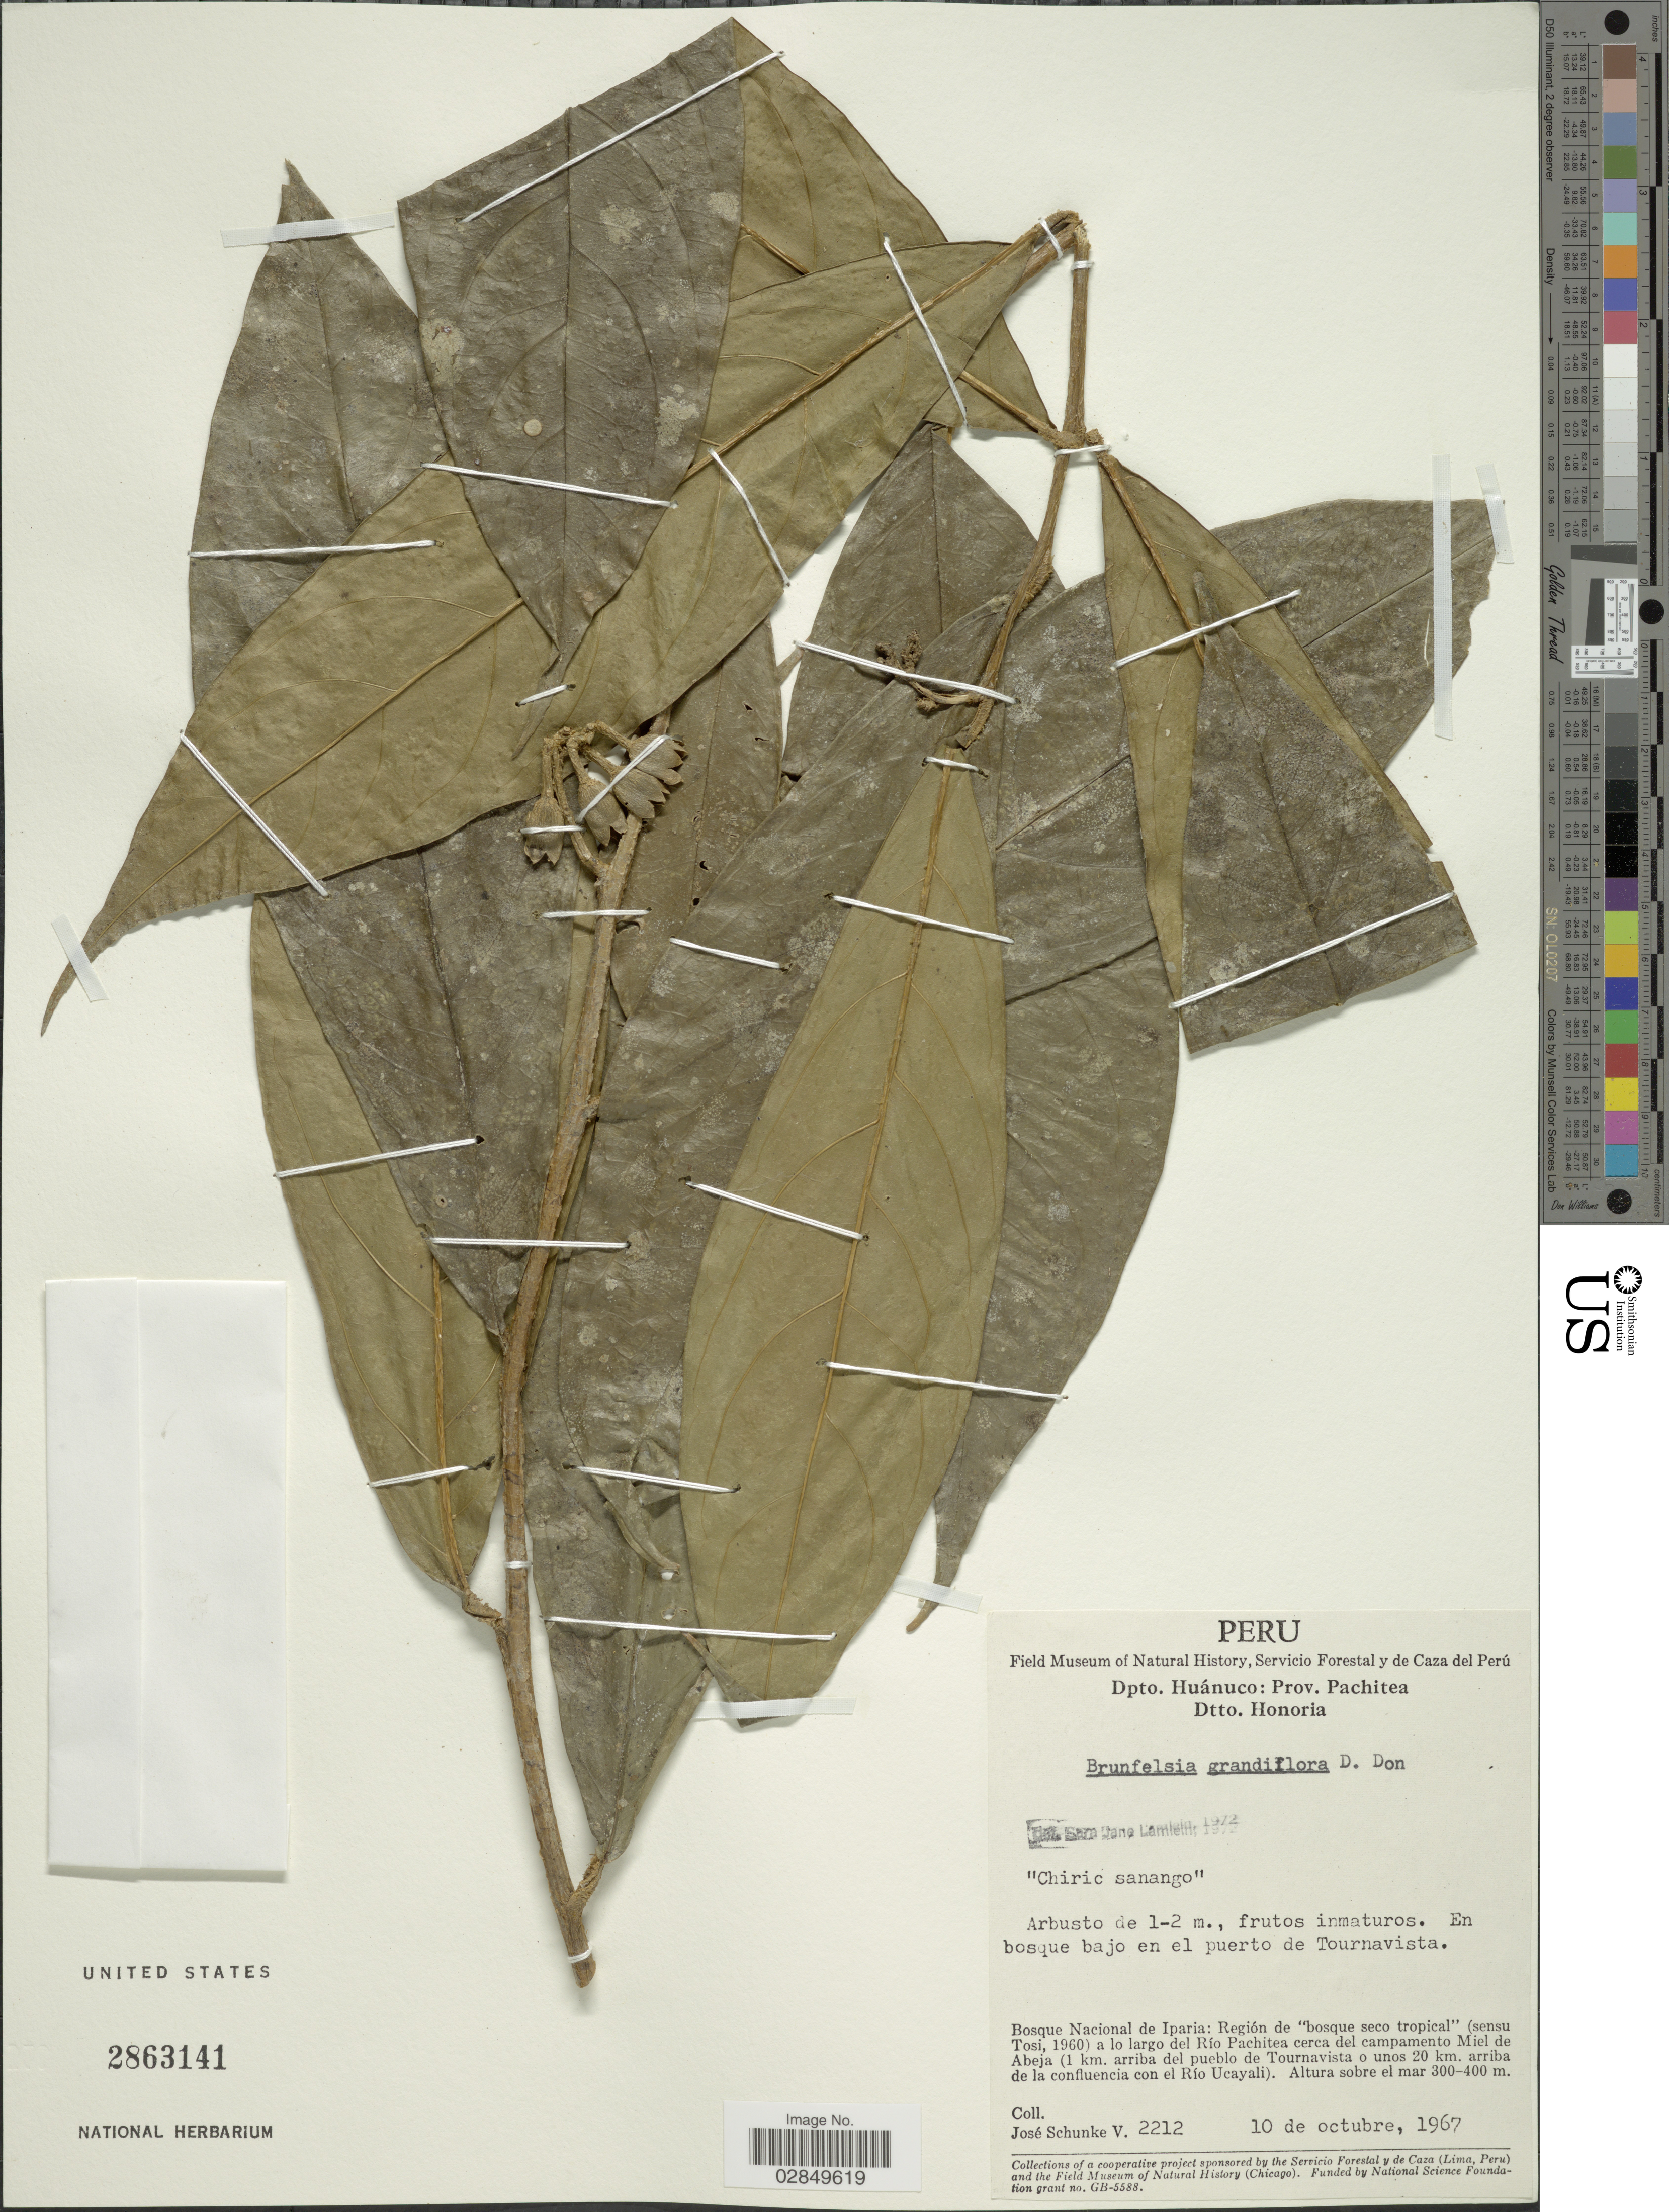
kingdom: Plantae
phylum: Tracheophyta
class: Magnoliopsida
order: Solanales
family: Solanaceae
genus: Brunfelsia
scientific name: Brunfelsia grandiflora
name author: D. Don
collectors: J. Schunke Vigo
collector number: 2212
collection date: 1967-10-10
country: Peru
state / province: Huánuco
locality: Dpto. Huánuco, Prov. Pachitea, Dtto. Honoria, En bosque bajo en el puerto de Tournavista, Bosque Nacional de Iparia: Región de "bosque seco tropical" (sensu Tosi, 1960) a lo largo del Río Pachitea cerca del campamento Miel de Abeja (1 km. arriba del pueblo de Tournavista o unos 20 km. arriba de la confluencia con el Río Ucayali).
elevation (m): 300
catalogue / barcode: US 2863141